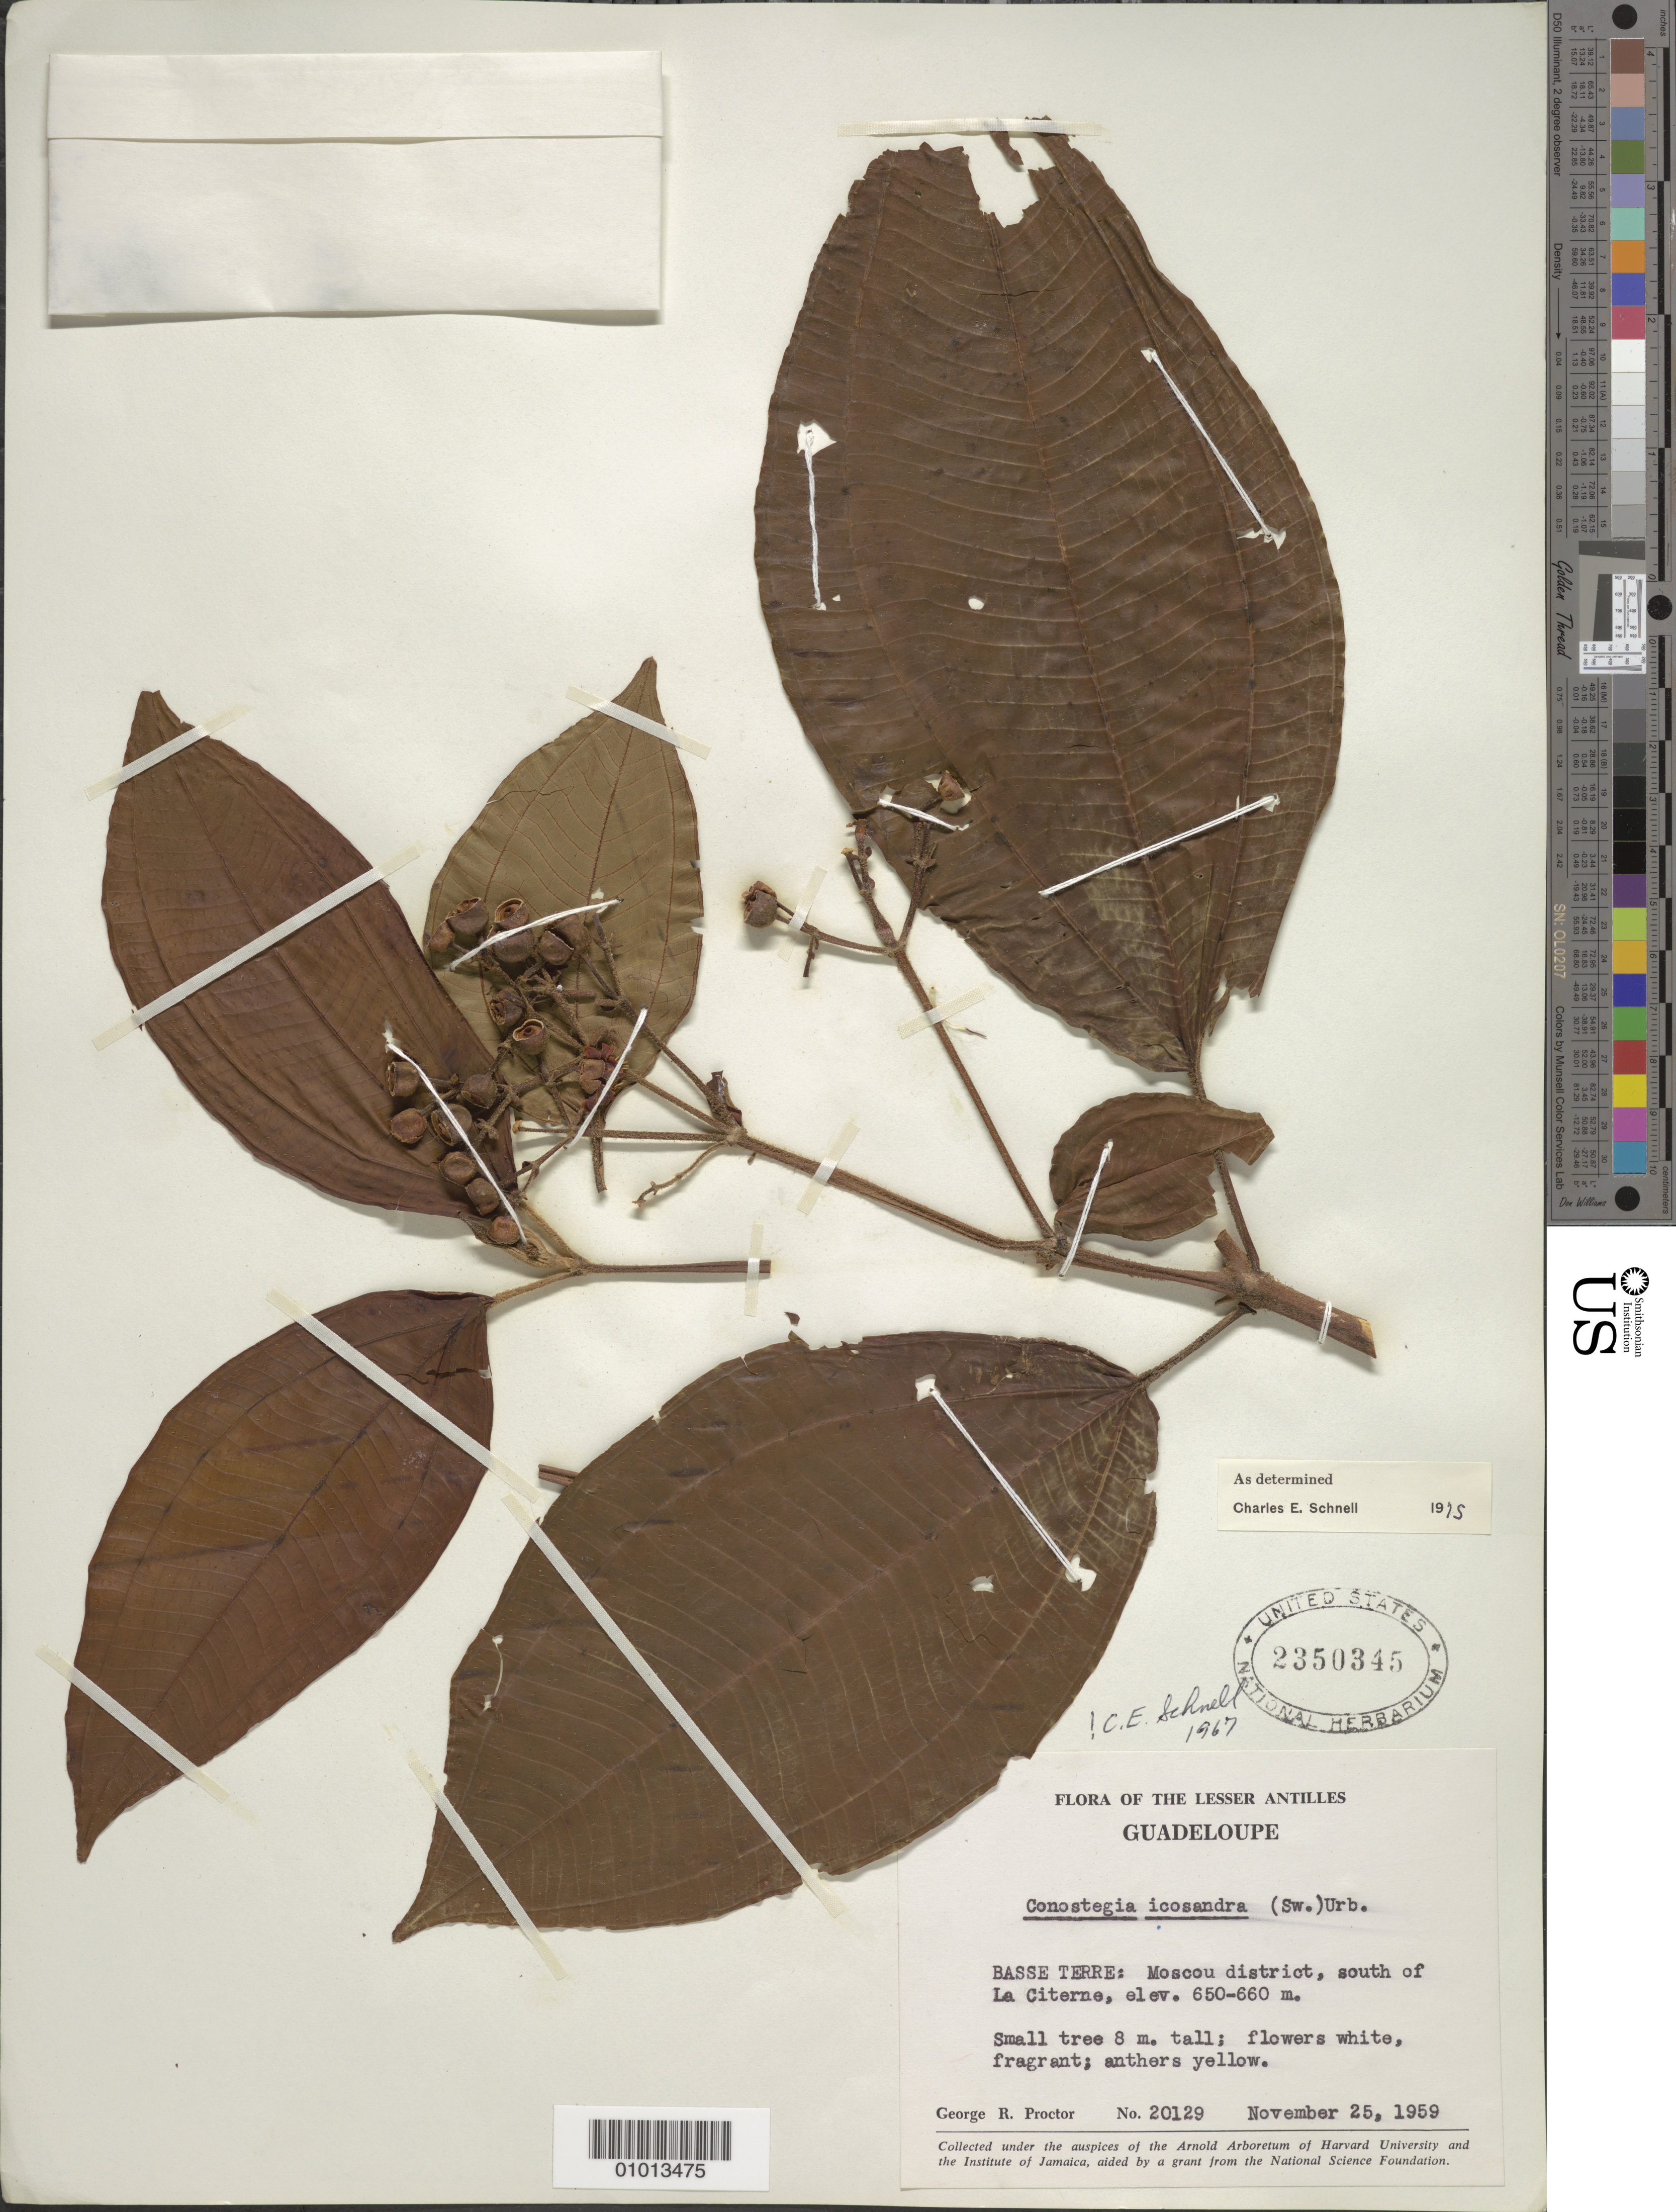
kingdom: Plantae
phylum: Tracheophyta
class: Magnoliopsida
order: Myrtales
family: Melastomataceae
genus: Conostegia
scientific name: Conostegia icosandra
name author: (Sw.) Urb.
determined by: Schnell, C. E.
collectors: G. R. Proctor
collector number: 20129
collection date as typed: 25 Nov 1959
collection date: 1959-11-25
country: Guadeloupe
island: Basse Terre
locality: Moscou district, south of La Citerne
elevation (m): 650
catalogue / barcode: US 2350345